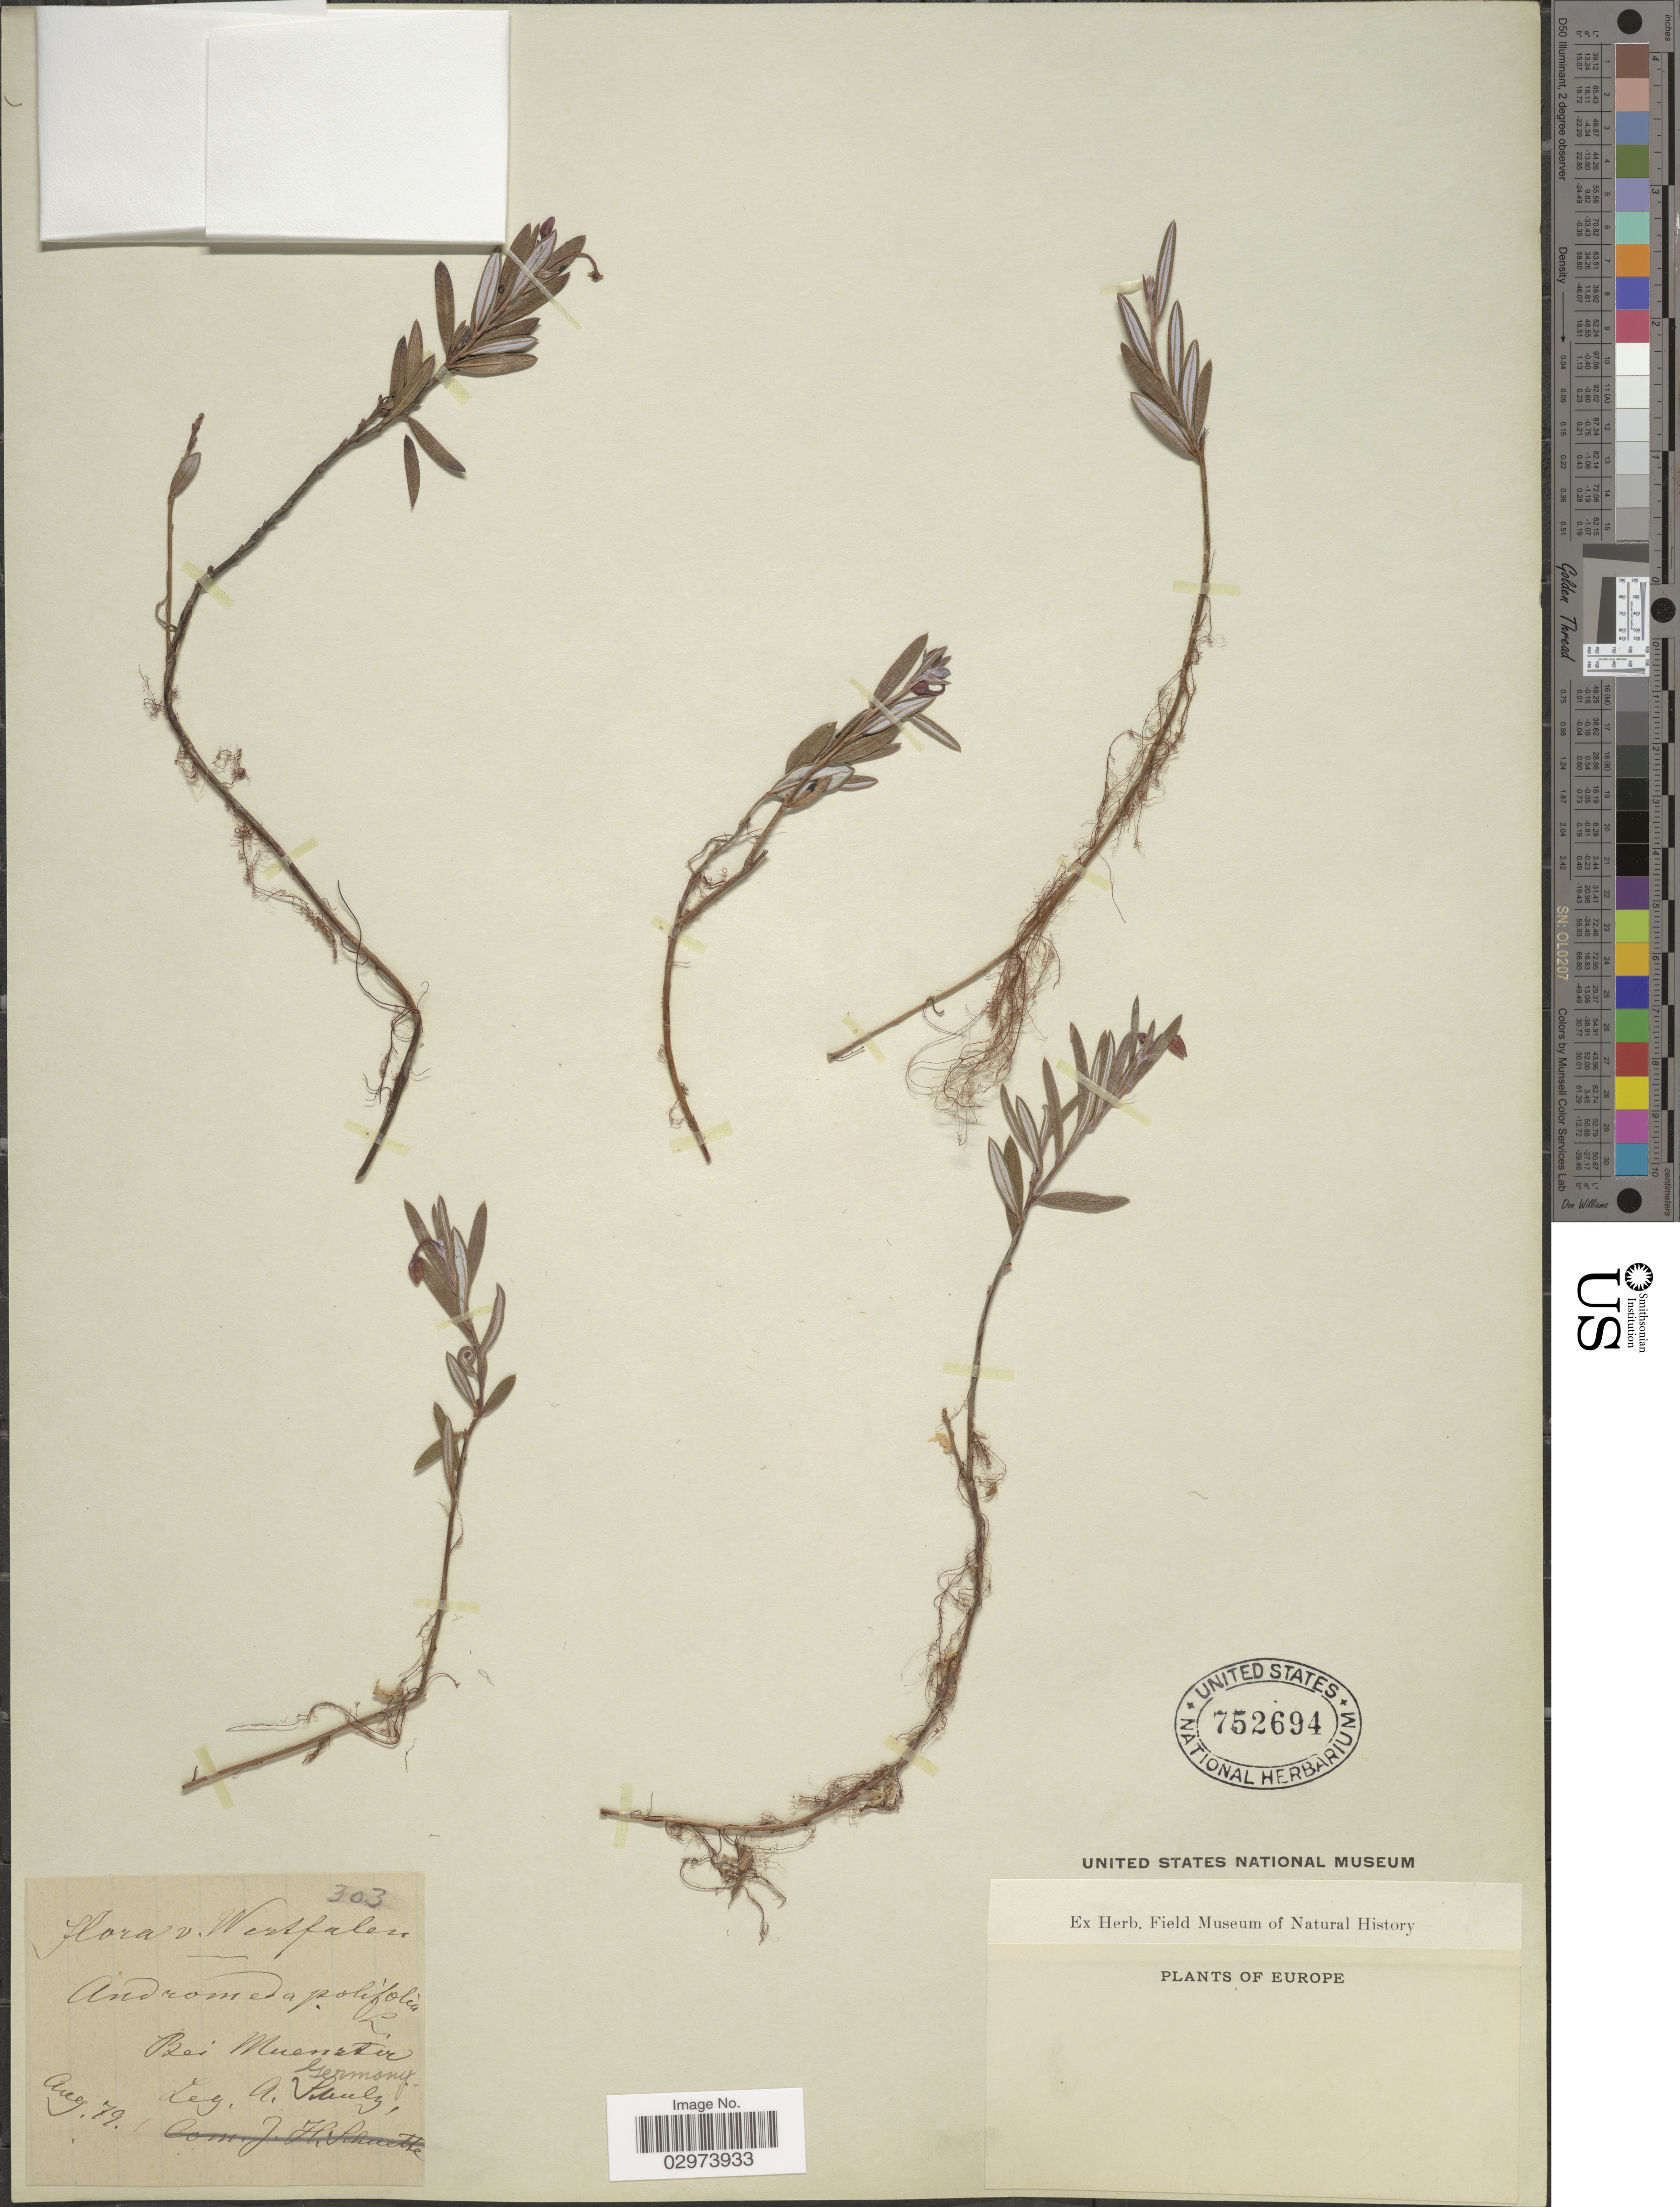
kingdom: Plantae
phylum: Tracheophyta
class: Magnoliopsida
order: Ericales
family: Ericaceae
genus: Andromeda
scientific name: Andromeda polifolia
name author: L.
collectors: A. Schulz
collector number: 303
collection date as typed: Transcribed d/m/y: /8/79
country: Germany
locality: Bei Muenster.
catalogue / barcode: US 752694